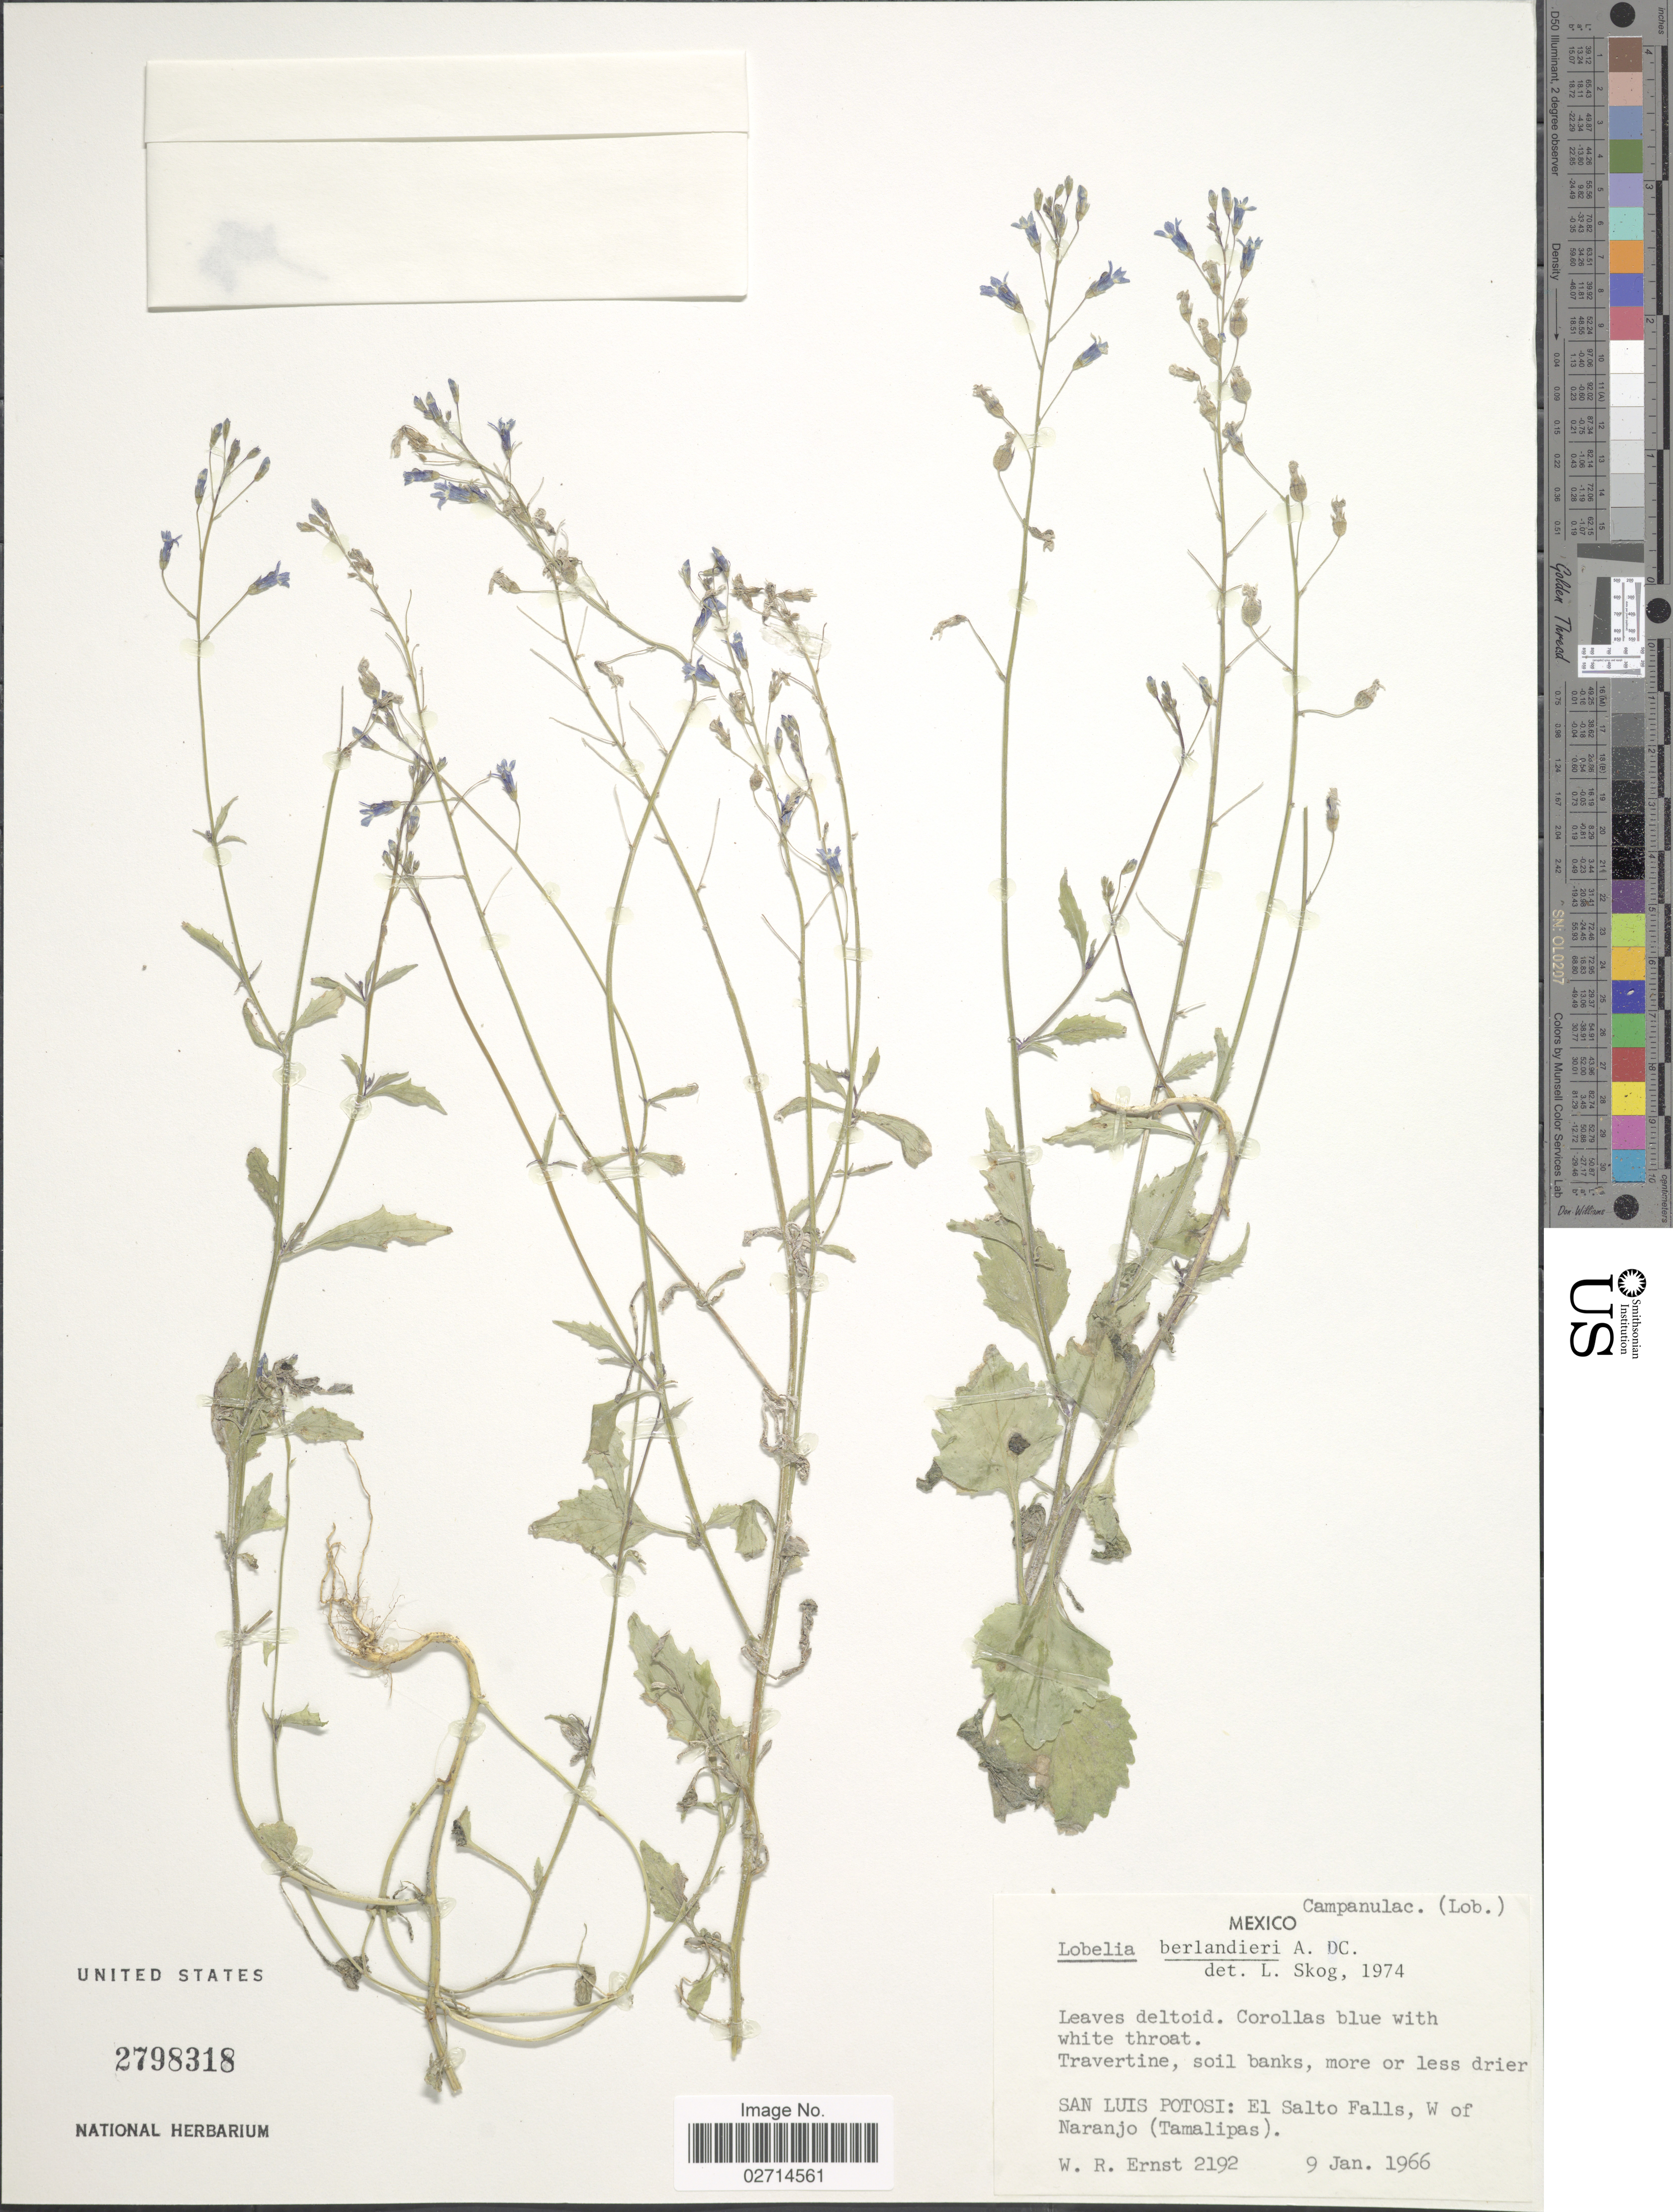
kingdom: Plantae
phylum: Tracheophyta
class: Magnoliopsida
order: Asterales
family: Campanulaceae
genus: Lobelia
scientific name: Lobelia berlandieri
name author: A. DC.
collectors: W. R. Ernst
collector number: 2192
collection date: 1966-01-09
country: Mexico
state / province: San Luis Potosí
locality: El Salto Falls, W of Naranjo (Tamalipas)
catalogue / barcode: US 2798318